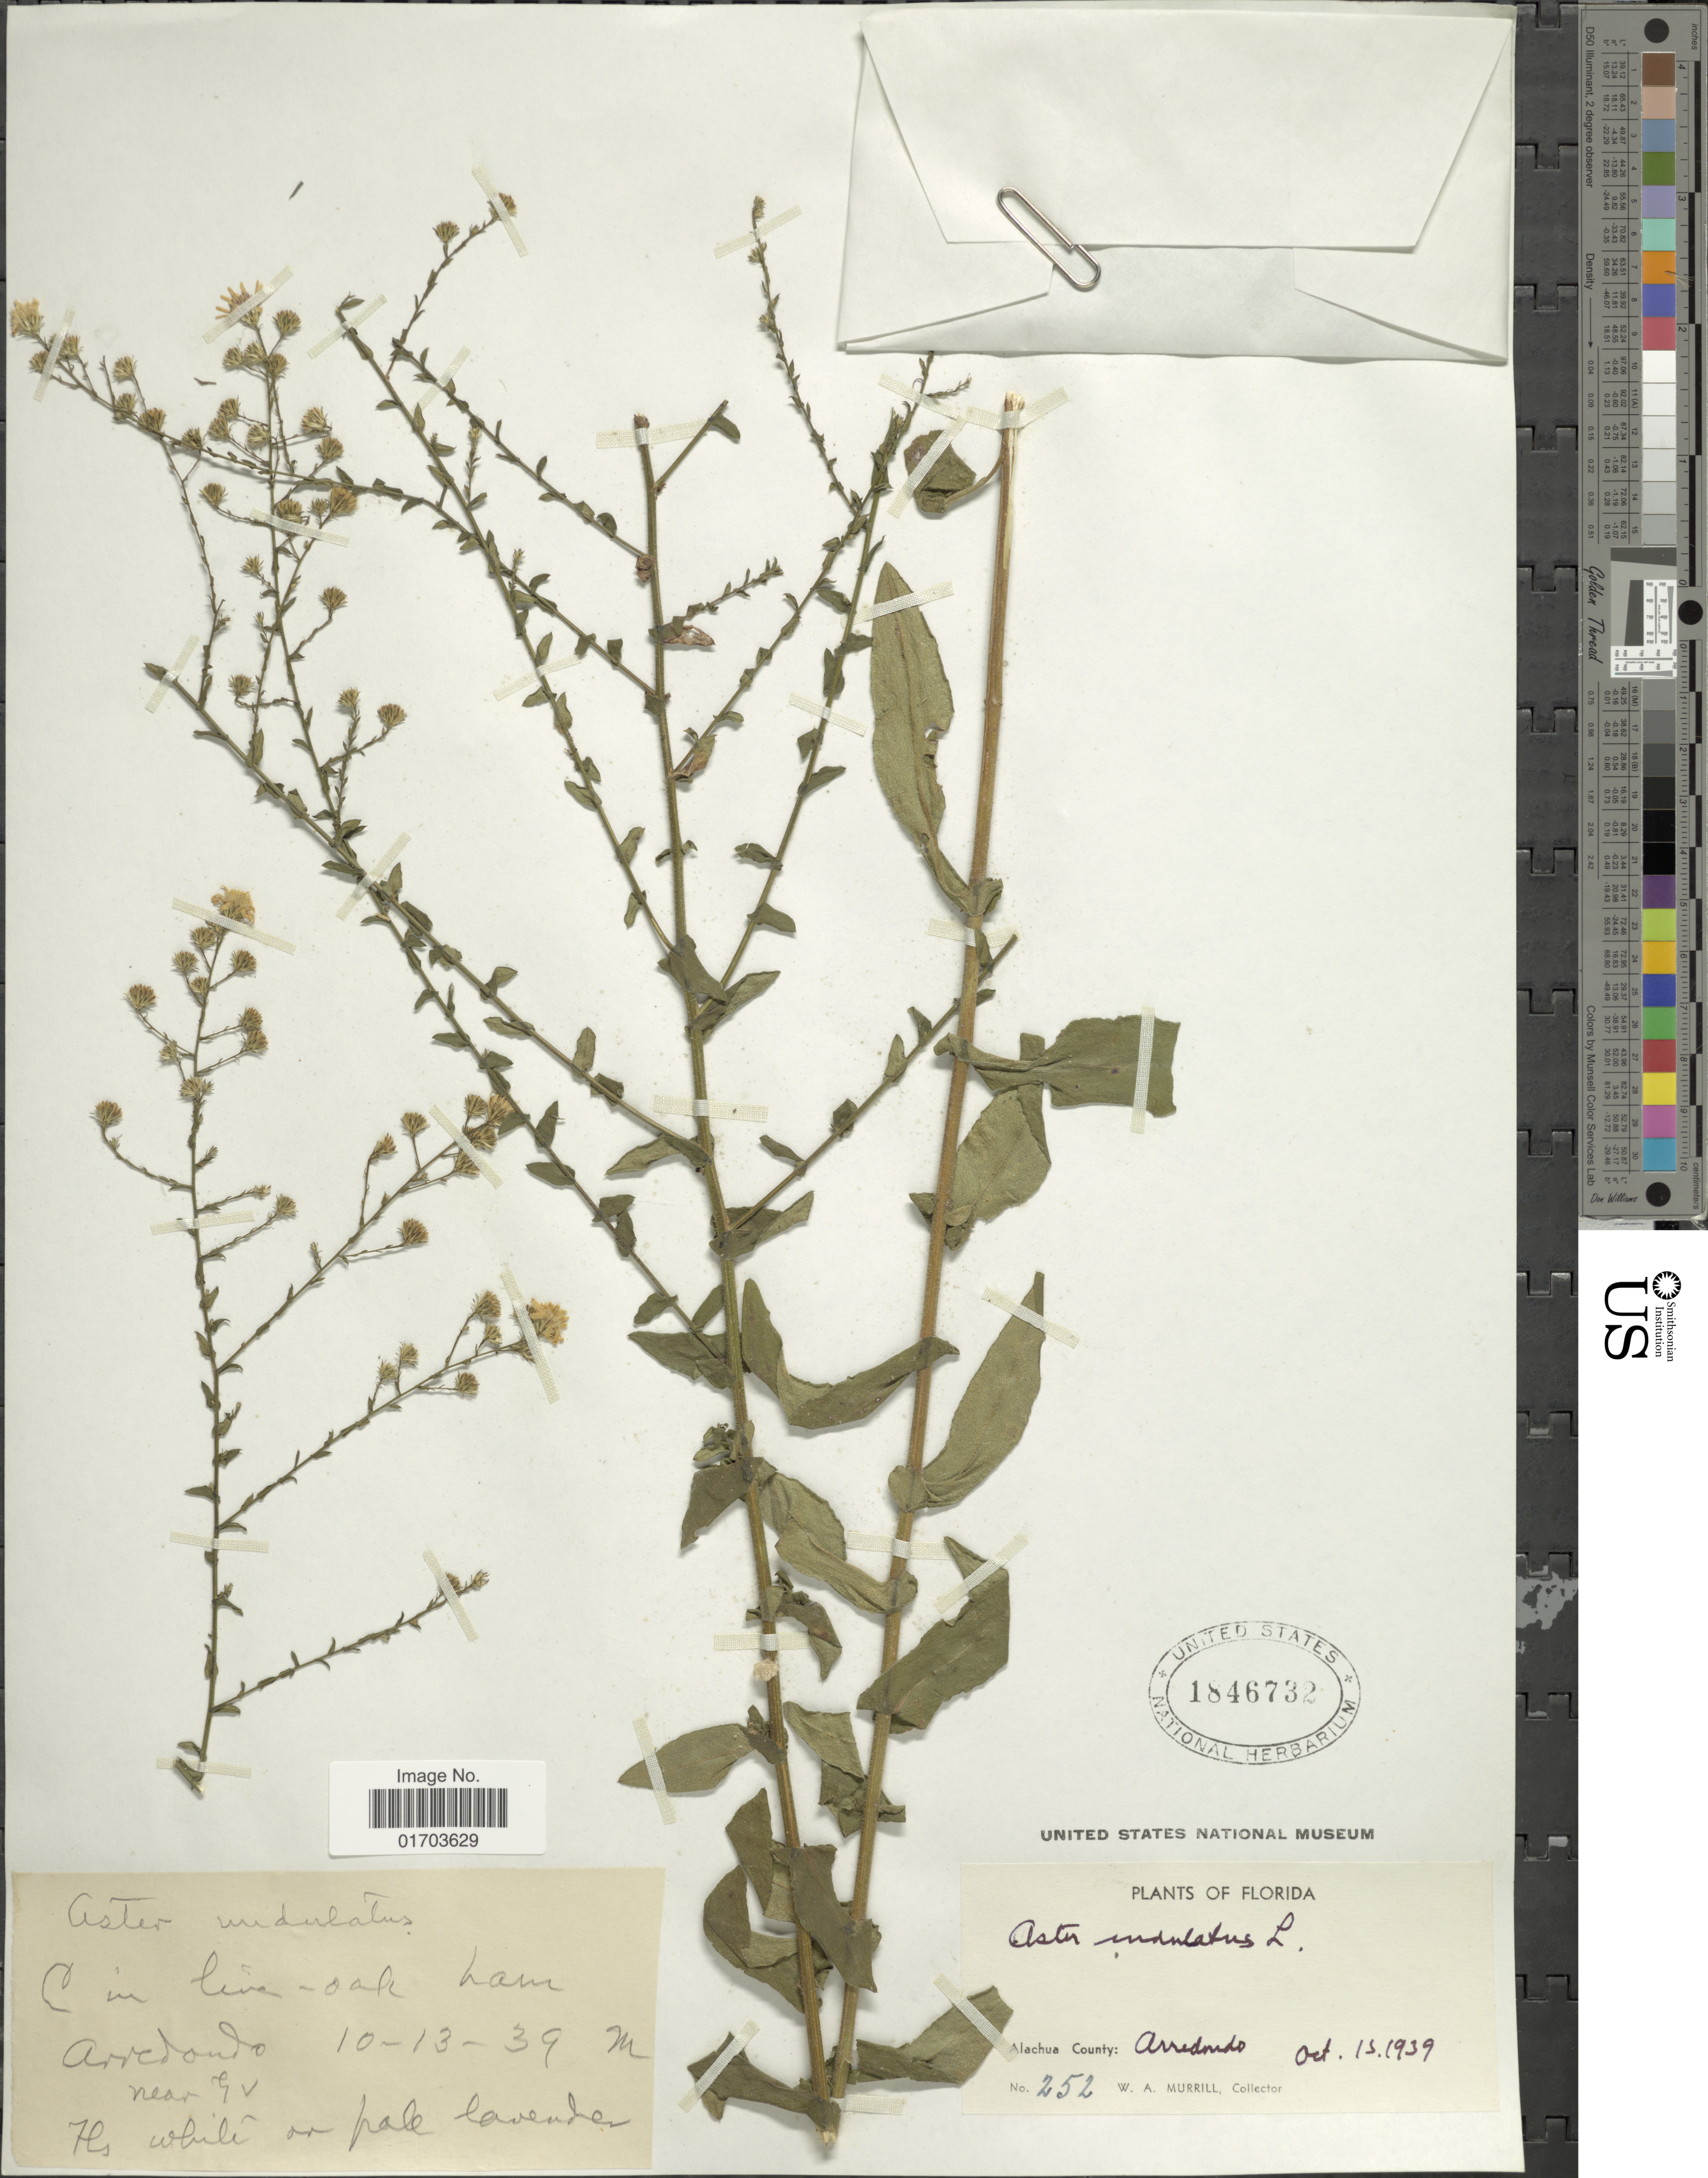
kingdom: Plantae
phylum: Tracheophyta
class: Magnoliopsida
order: Asterales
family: Asteraceae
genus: Symphyotrichum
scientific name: Symphyotrichum undulatum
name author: (L.) G.L. Nesom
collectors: W. A. Murrill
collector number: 252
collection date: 1939-10-13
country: United States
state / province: Florida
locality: Florida. Alachua County: Arredondo near G.V.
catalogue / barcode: US 1846732